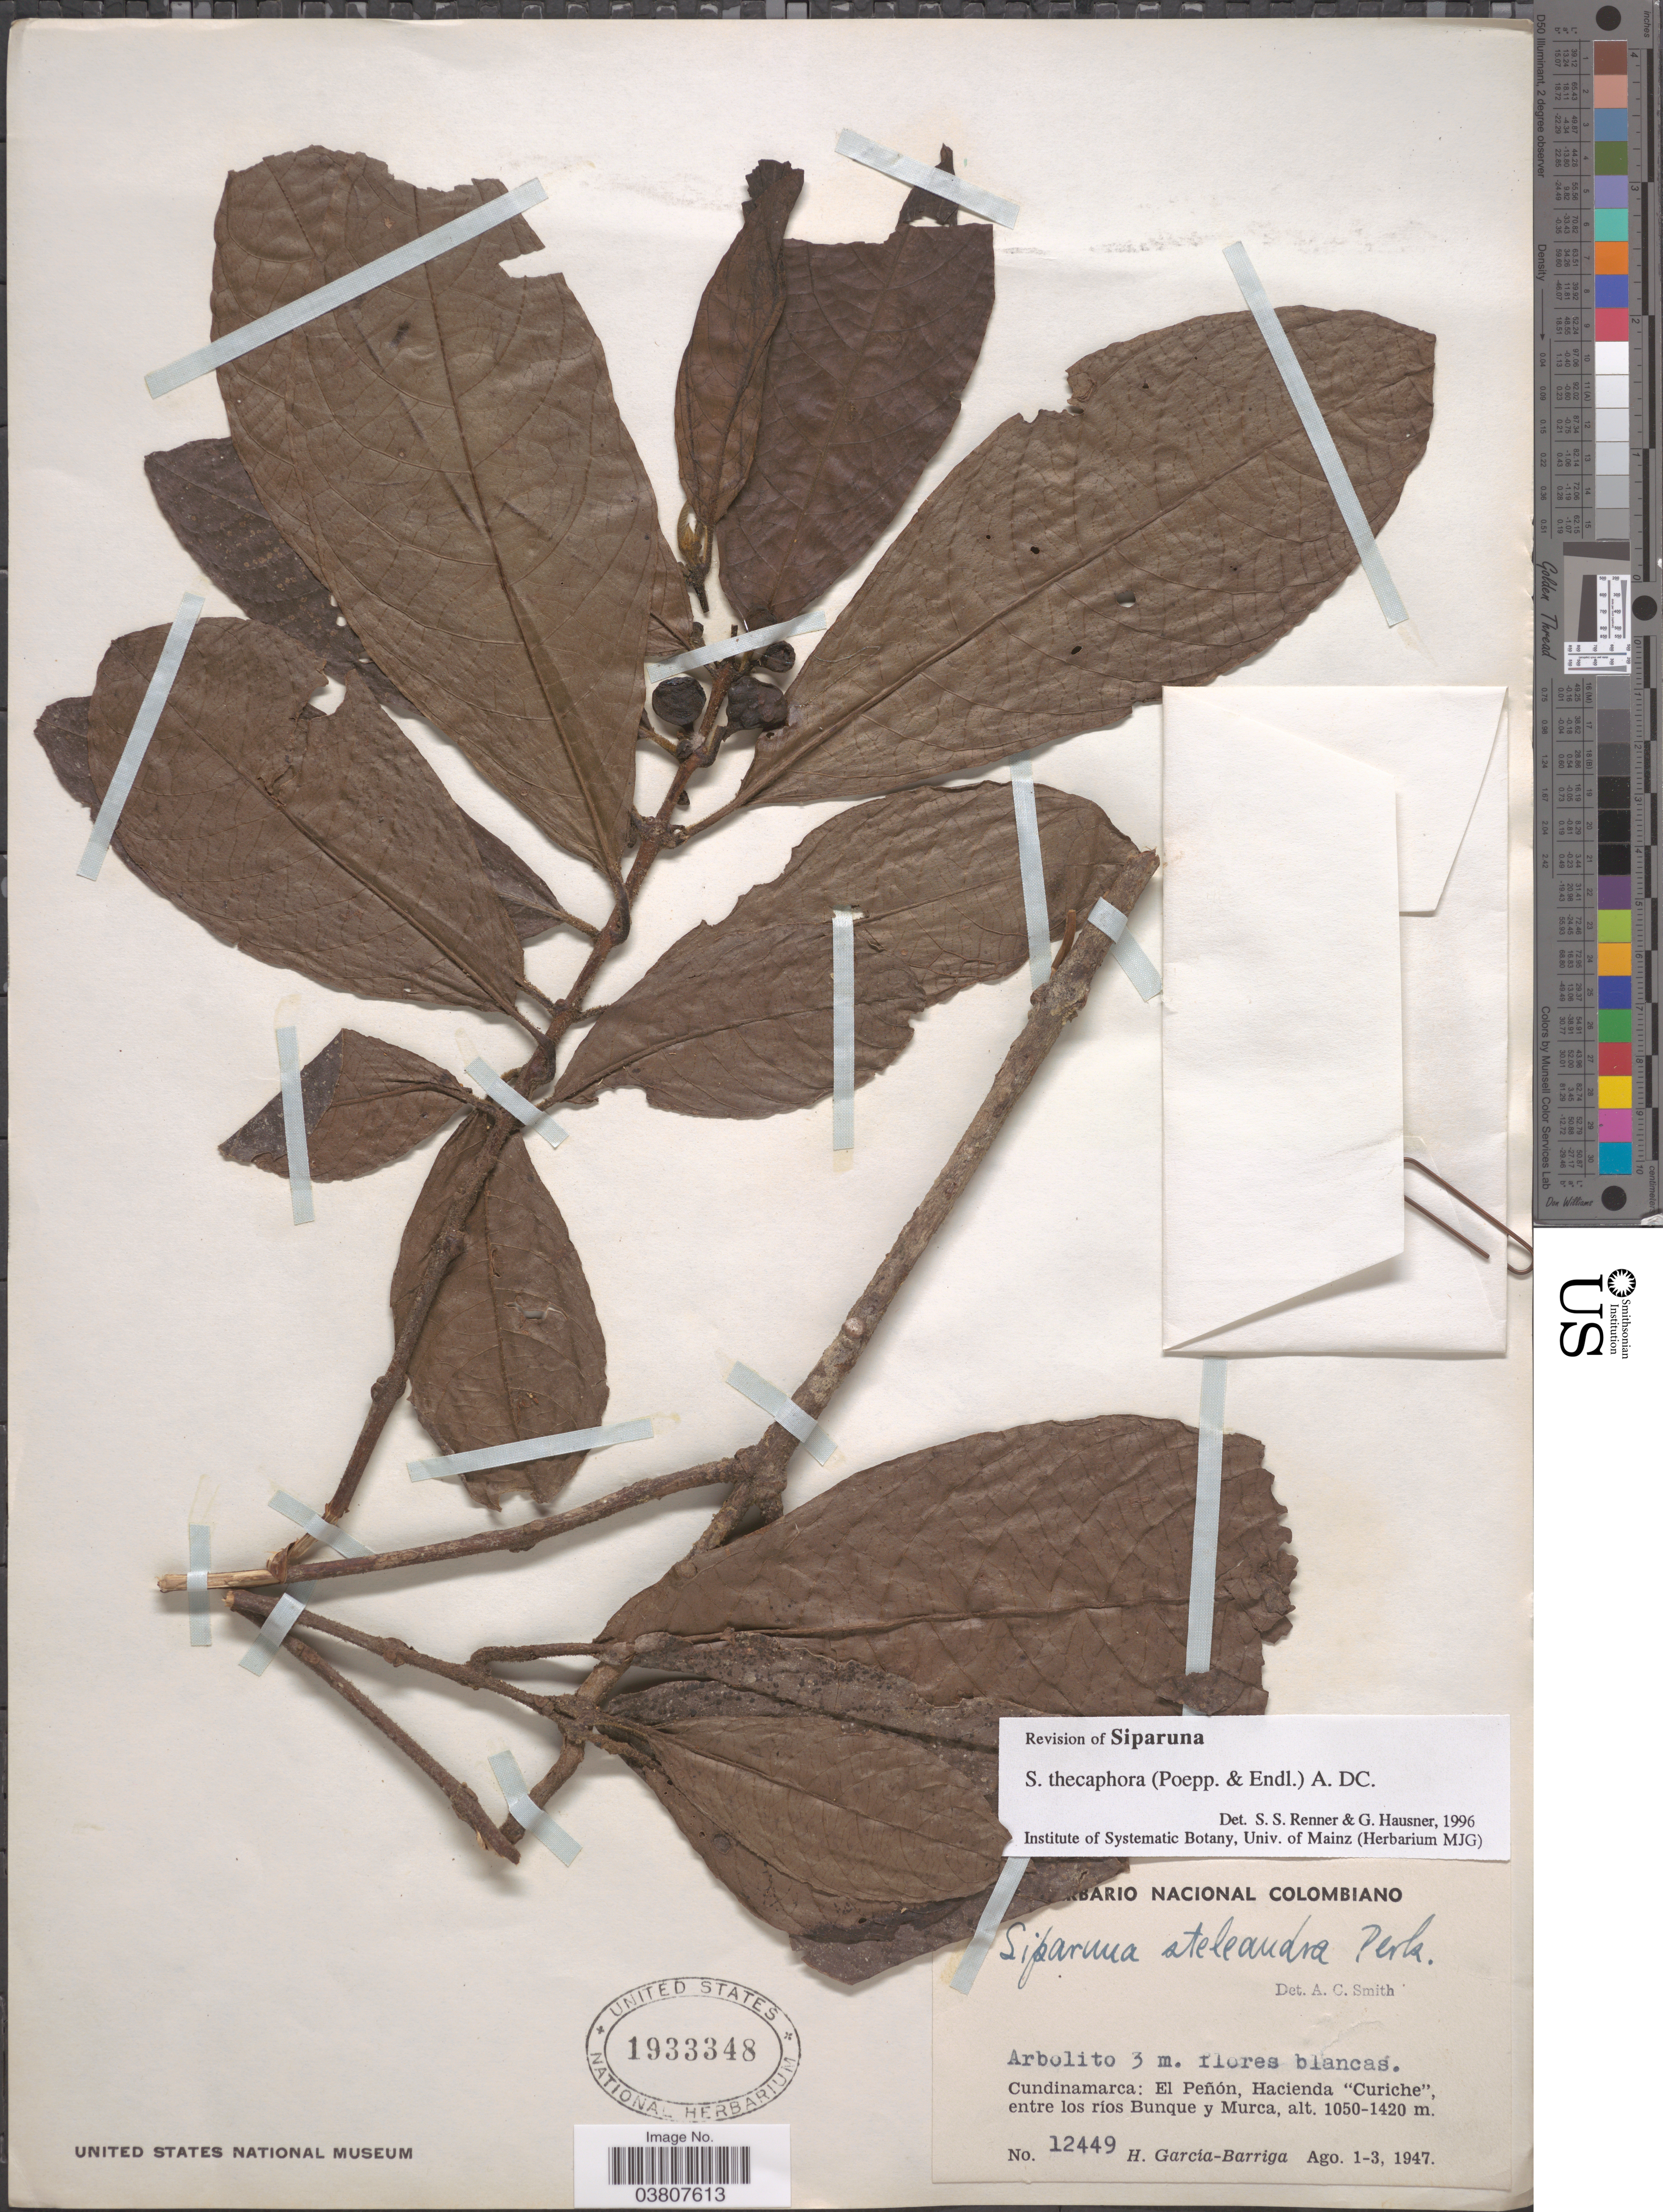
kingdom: Plantae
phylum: Tracheophyta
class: Magnoliopsida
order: Laurales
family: Siparunaceae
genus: Siparuna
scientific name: Siparuna thecaphora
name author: (Poepp. & Endl.) A. DC.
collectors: H. García Barriga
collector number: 12449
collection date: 1947-08-01/1947-08-03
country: Colombia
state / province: Cundinamarca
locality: El Peñón, Hacienda "Curiche" entre los ríos Bunque y Murca.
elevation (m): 1050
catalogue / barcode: US 1933348